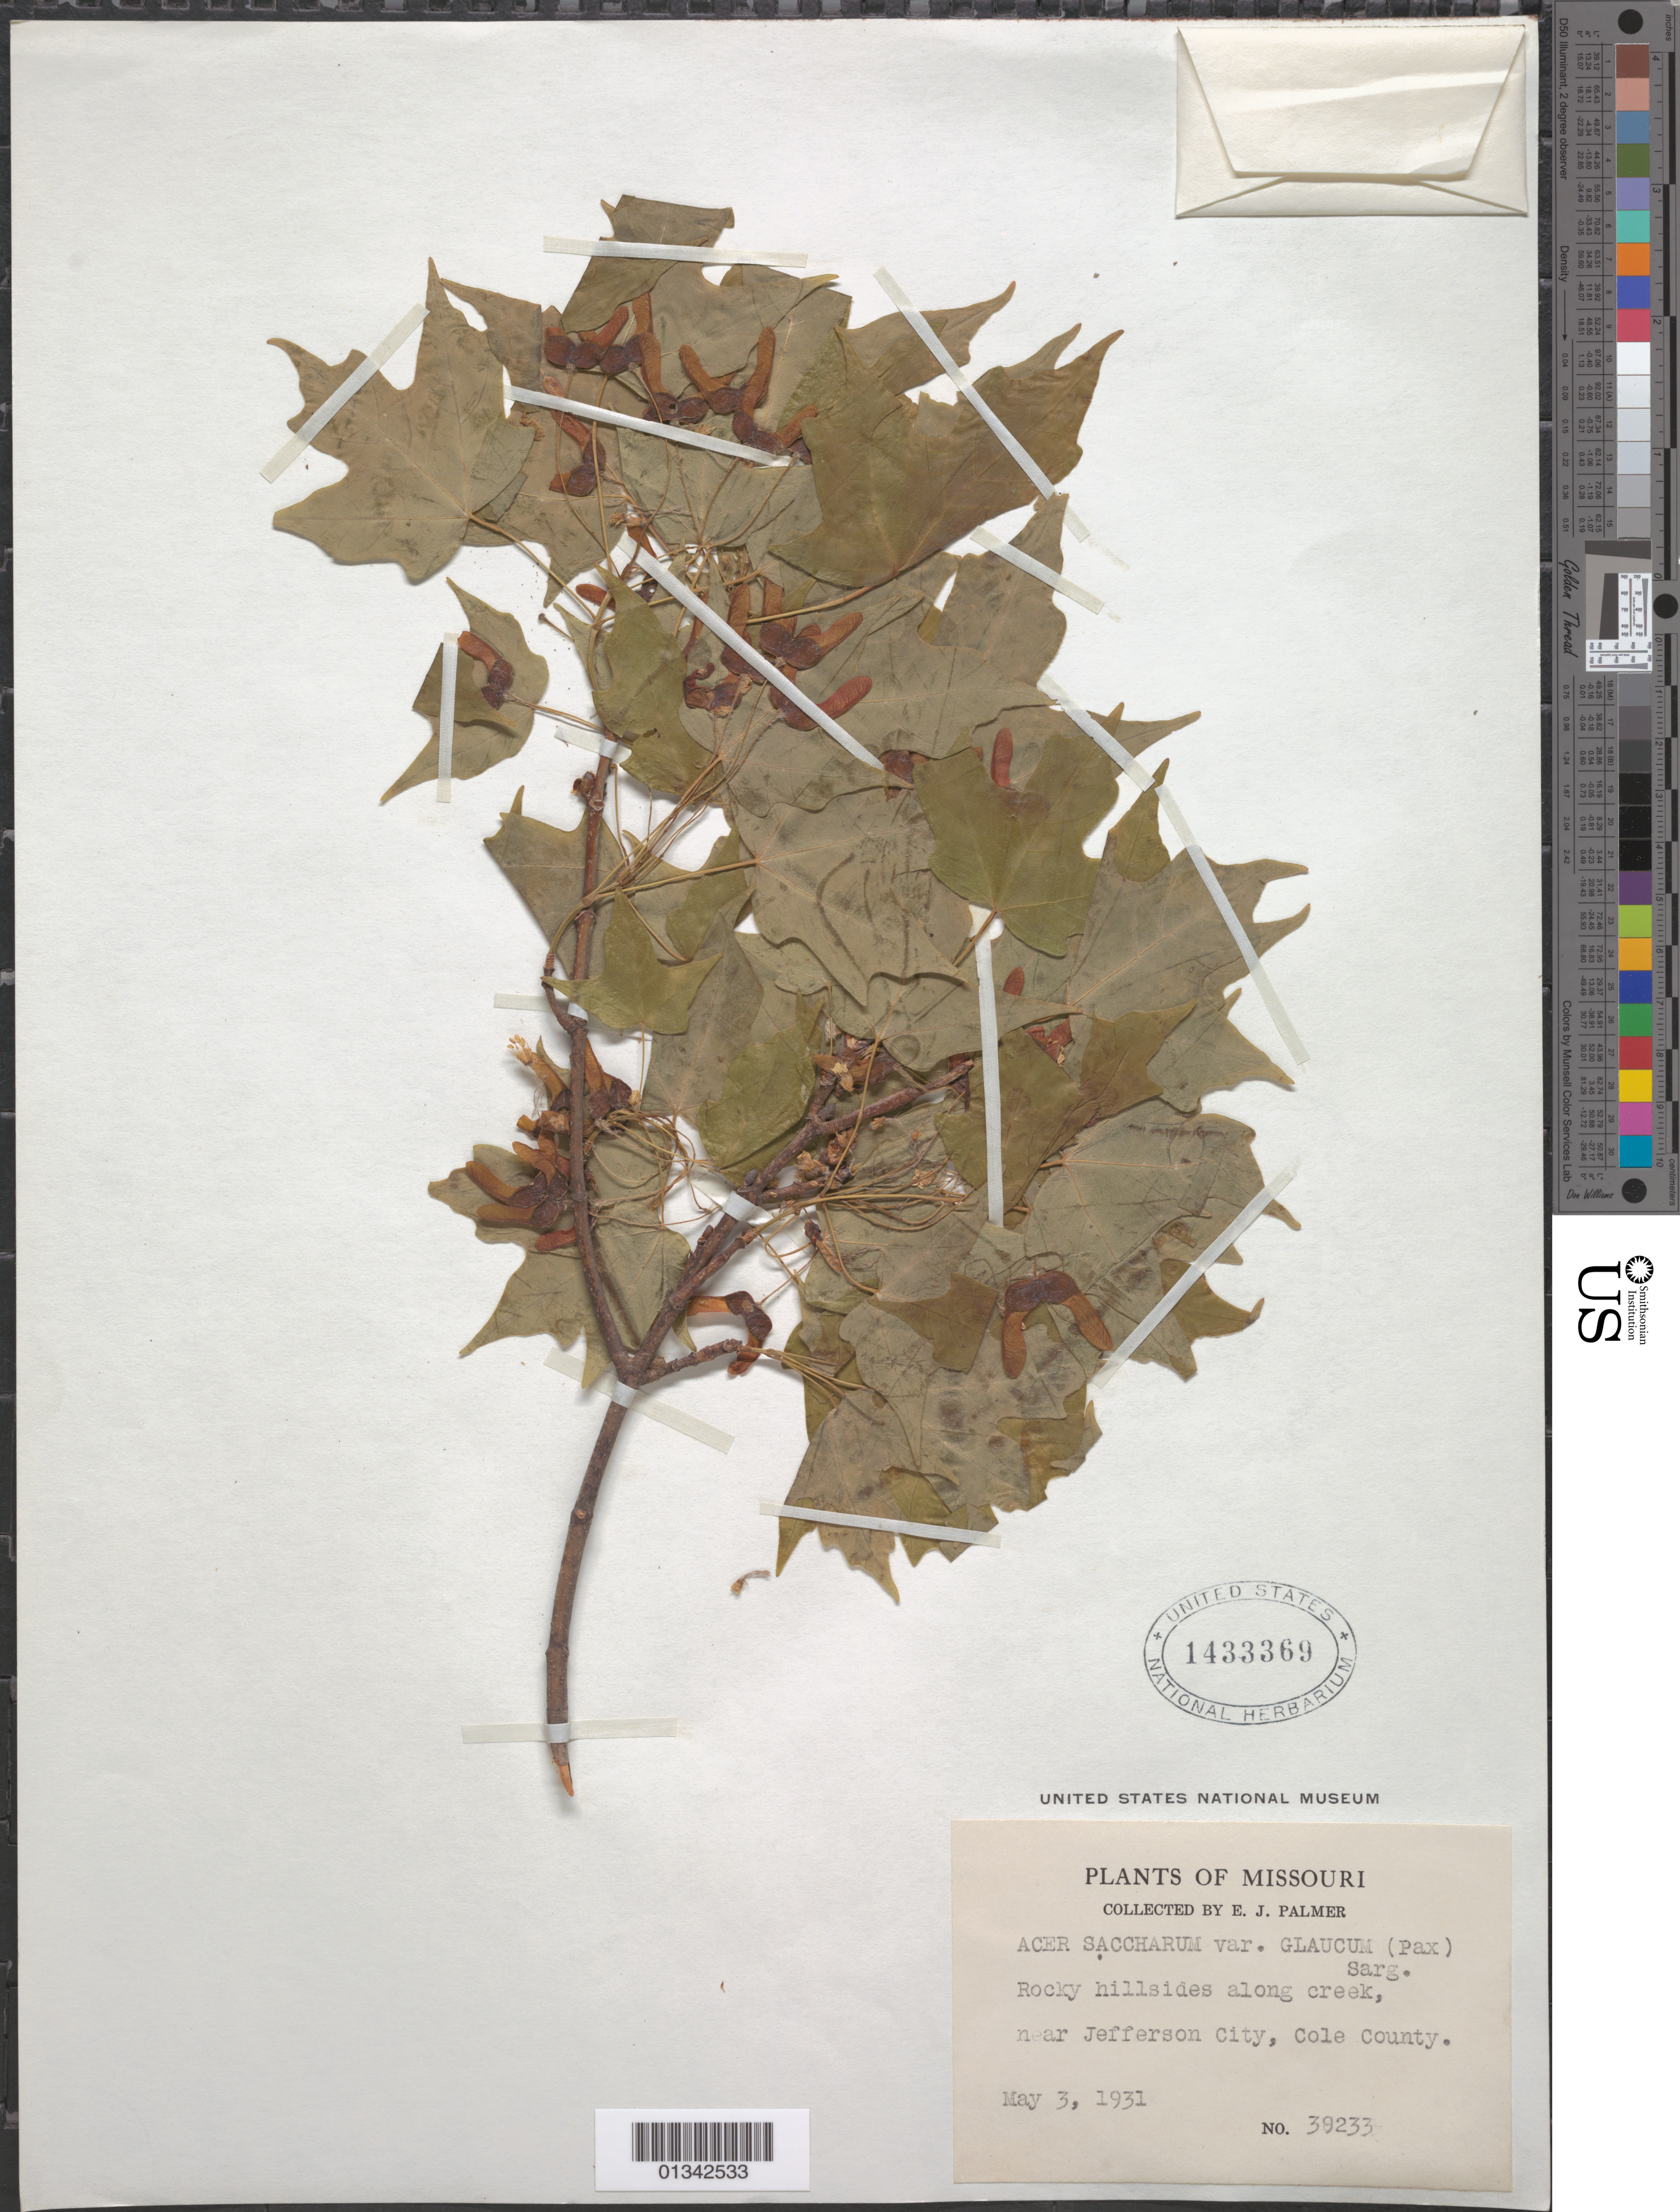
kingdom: Plantae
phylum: Tracheophyta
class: Magnoliopsida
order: Sapindales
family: Sapindaceae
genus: Acer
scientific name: Acer saccharum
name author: Marshall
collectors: E. J. Palmer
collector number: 39233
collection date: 1931-05-03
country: United States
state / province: Missouri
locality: Cole County, near Jefferson City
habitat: Rocky hillsides along creek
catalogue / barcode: US 1433369